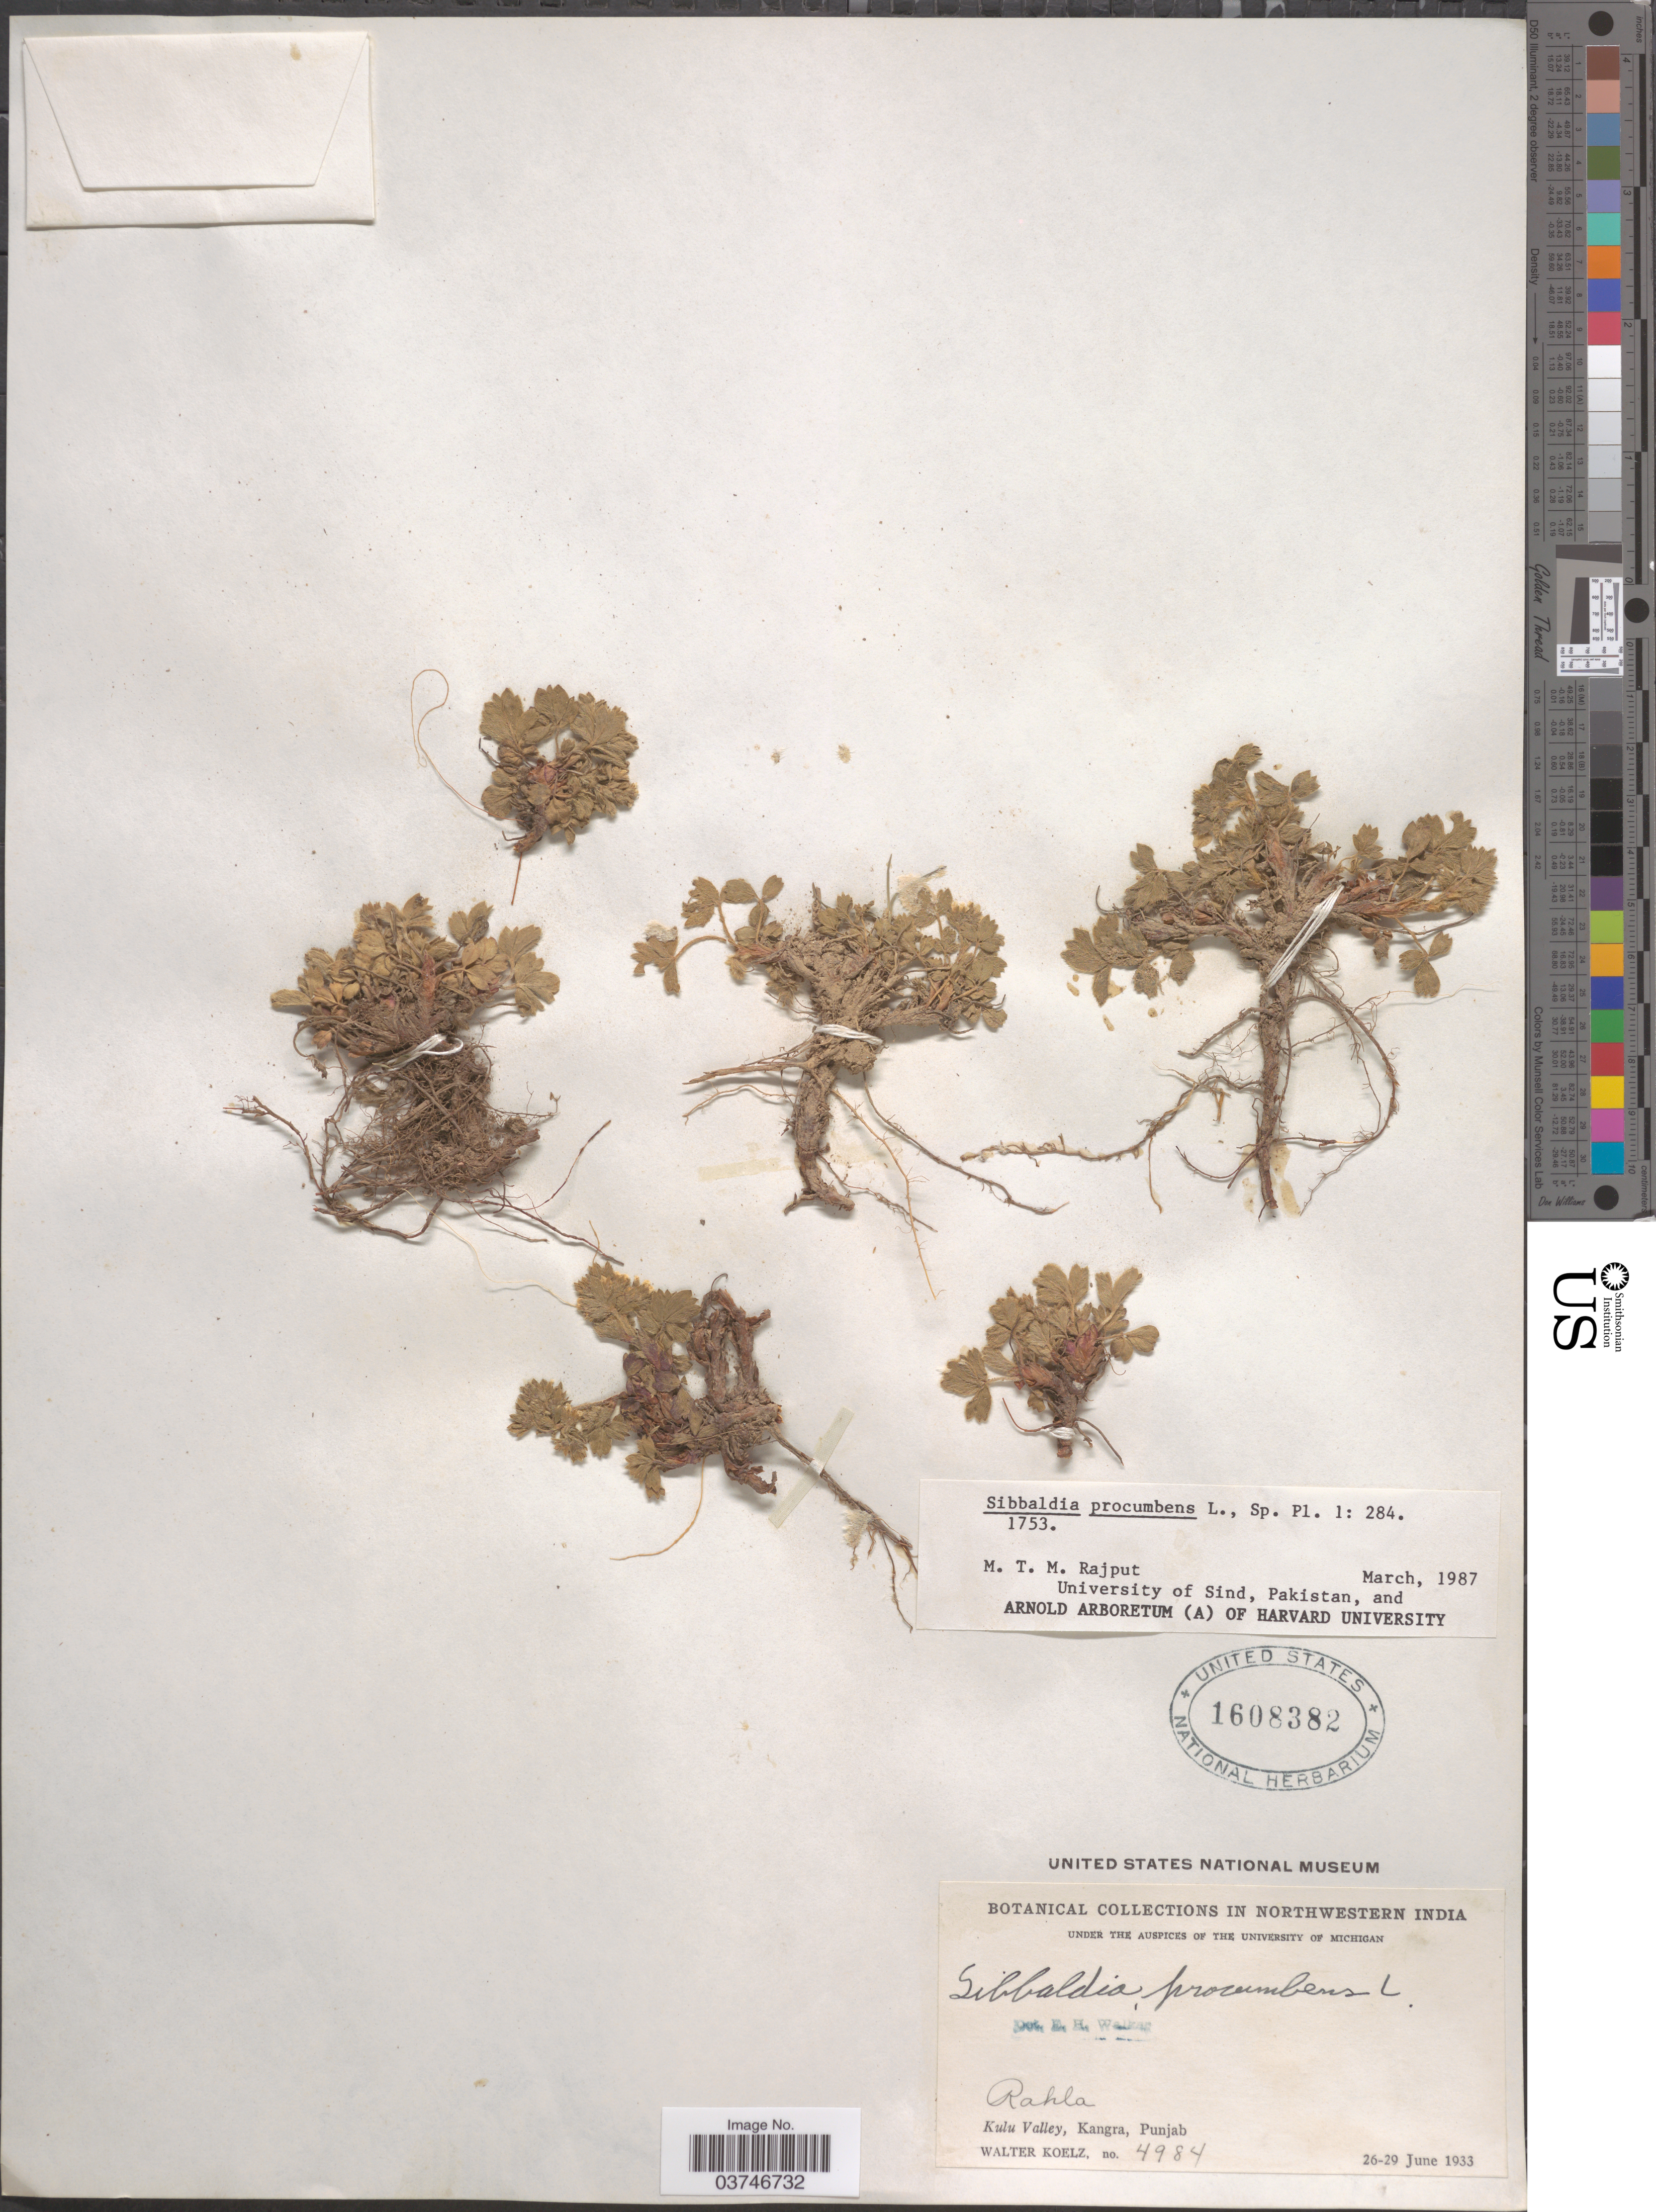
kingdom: Plantae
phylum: Tracheophyta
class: Magnoliopsida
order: Rosales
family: Rosaceae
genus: Sibbaldia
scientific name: Sibbaldia procumbens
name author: L.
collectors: W. N. Koelz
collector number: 4984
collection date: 1933-06-26/1933-06-29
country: India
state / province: Punjab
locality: Northwestern India. Rahla. Kulu Valley, Kangra.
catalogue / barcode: US 1608382